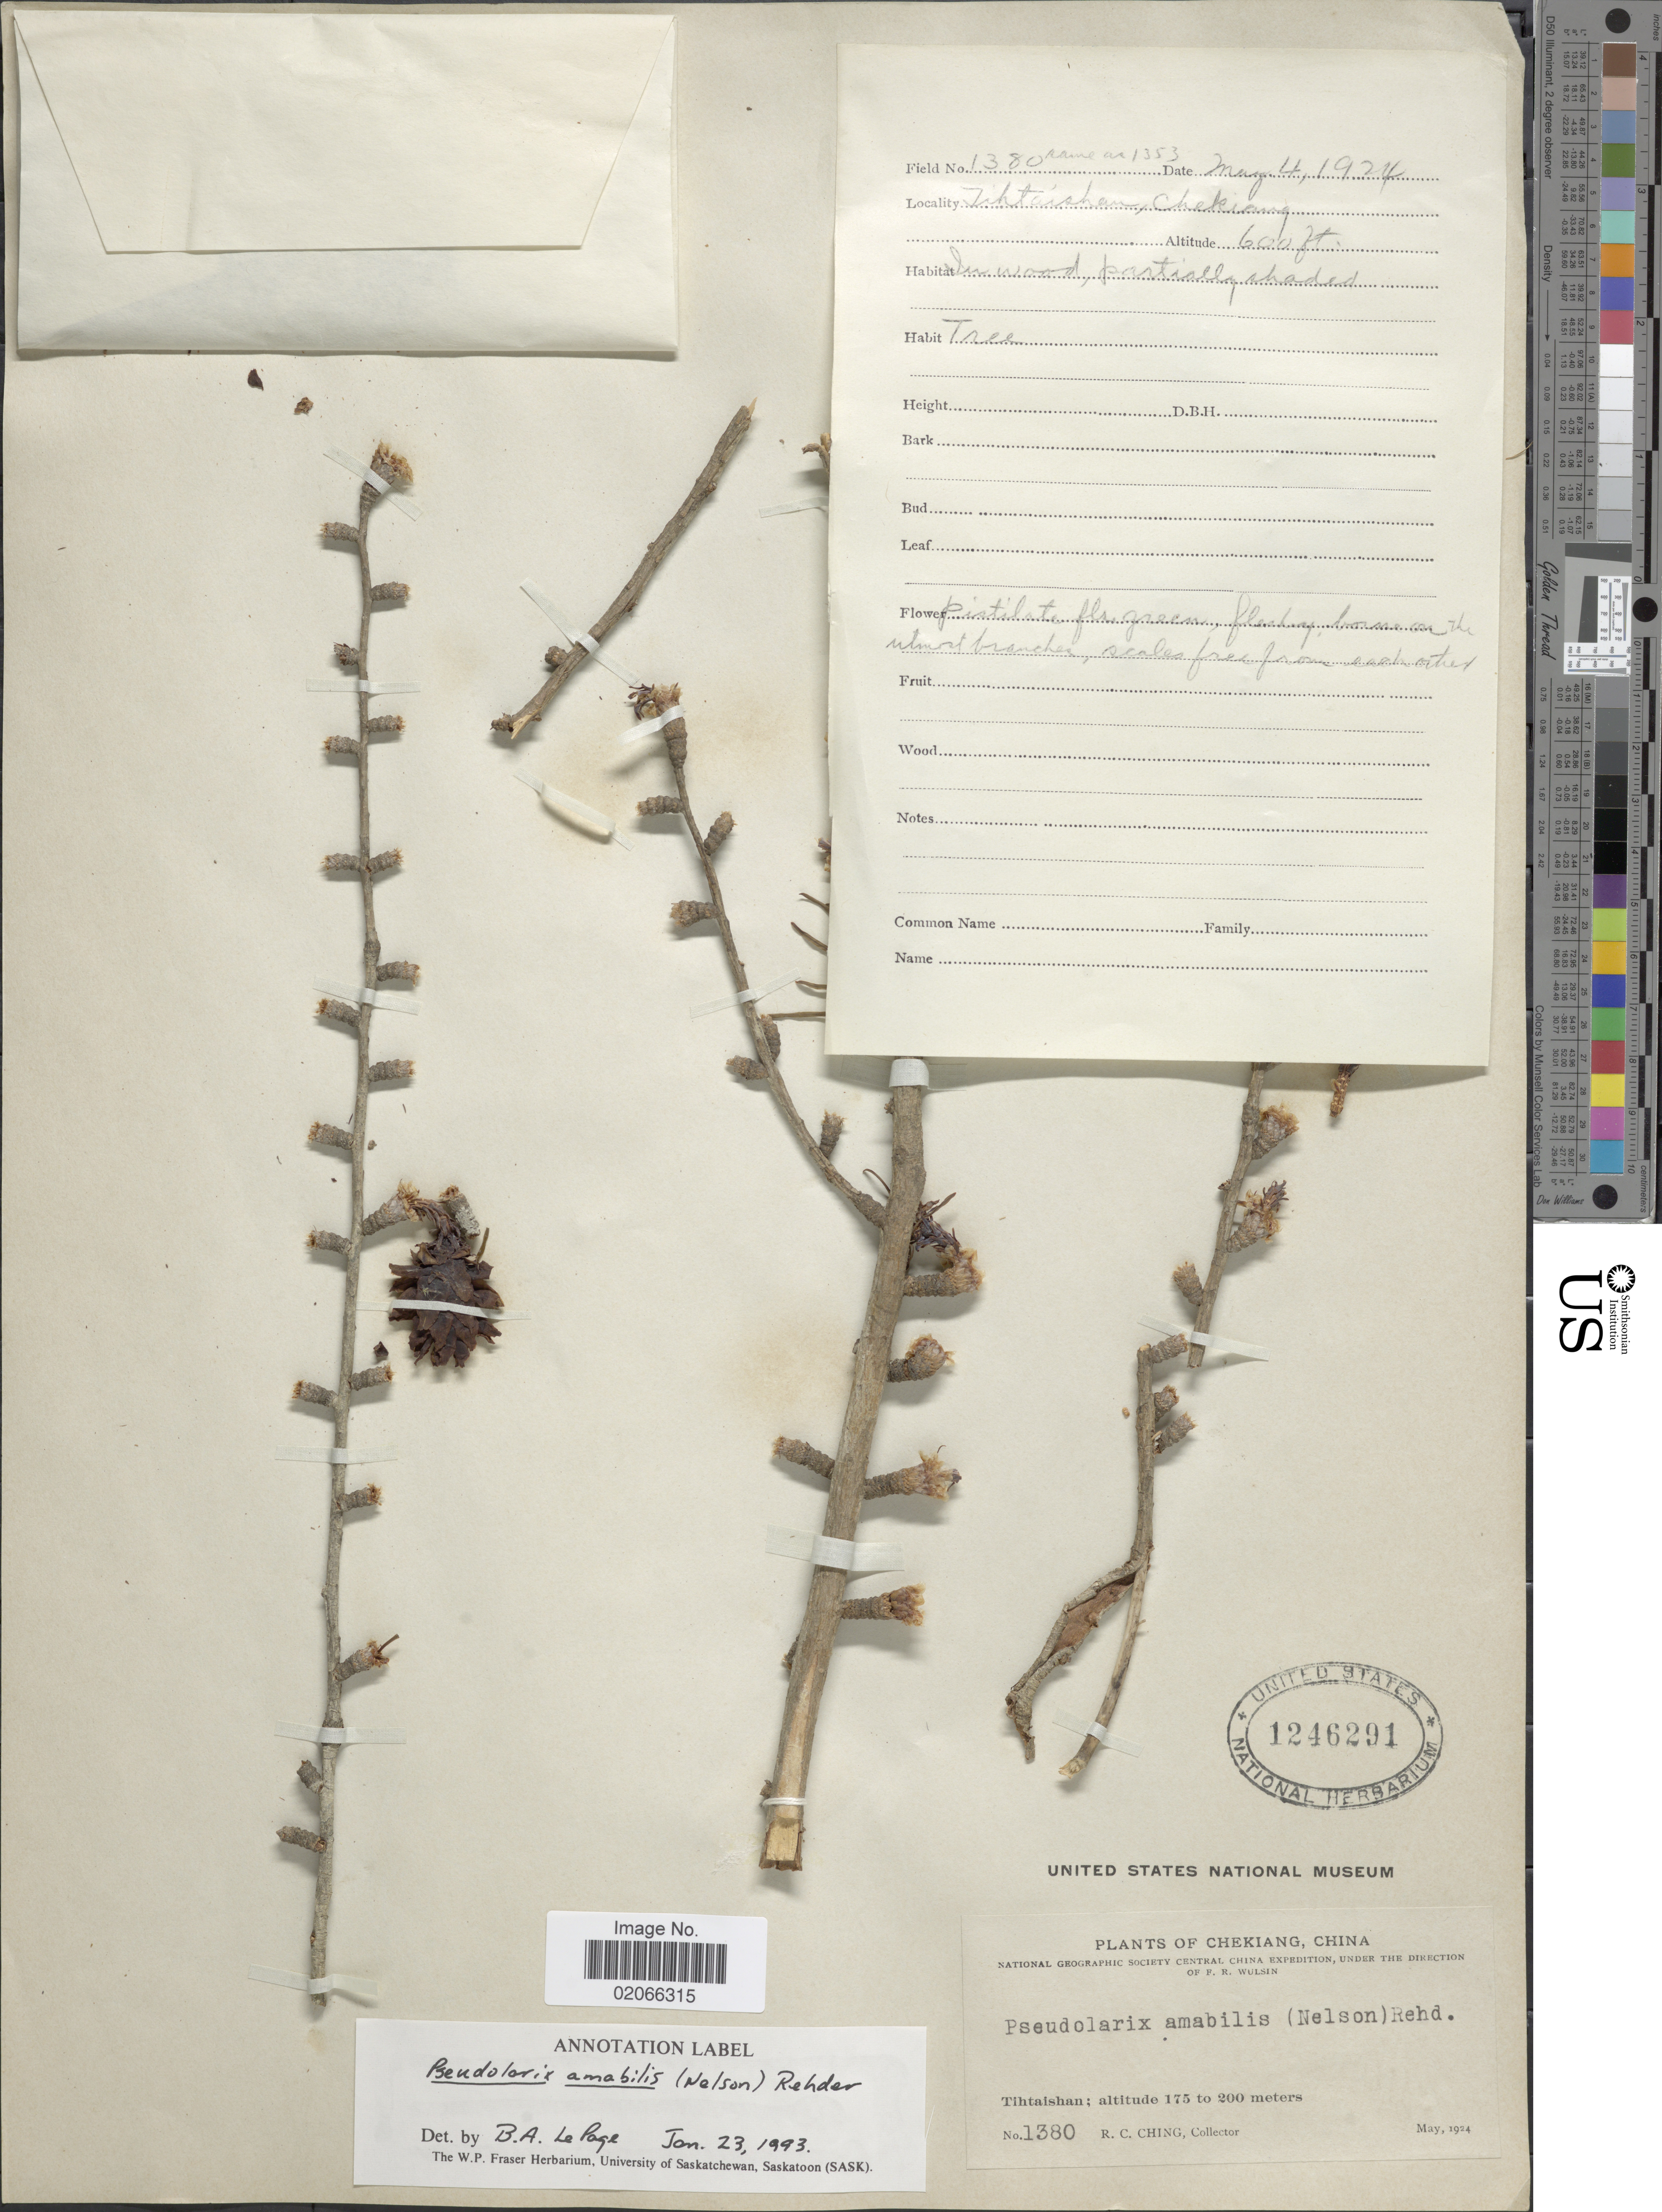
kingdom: Plantae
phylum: Tracheophyta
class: Pinopsida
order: Pinales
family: Pinaceae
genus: Pseudolarix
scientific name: Pseudolarix amabilis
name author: Rehder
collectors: R. C. Ching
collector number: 1380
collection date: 1924-05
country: China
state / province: Zhejiang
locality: Chekiang, Tihtaishan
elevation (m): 175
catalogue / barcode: US 1246291